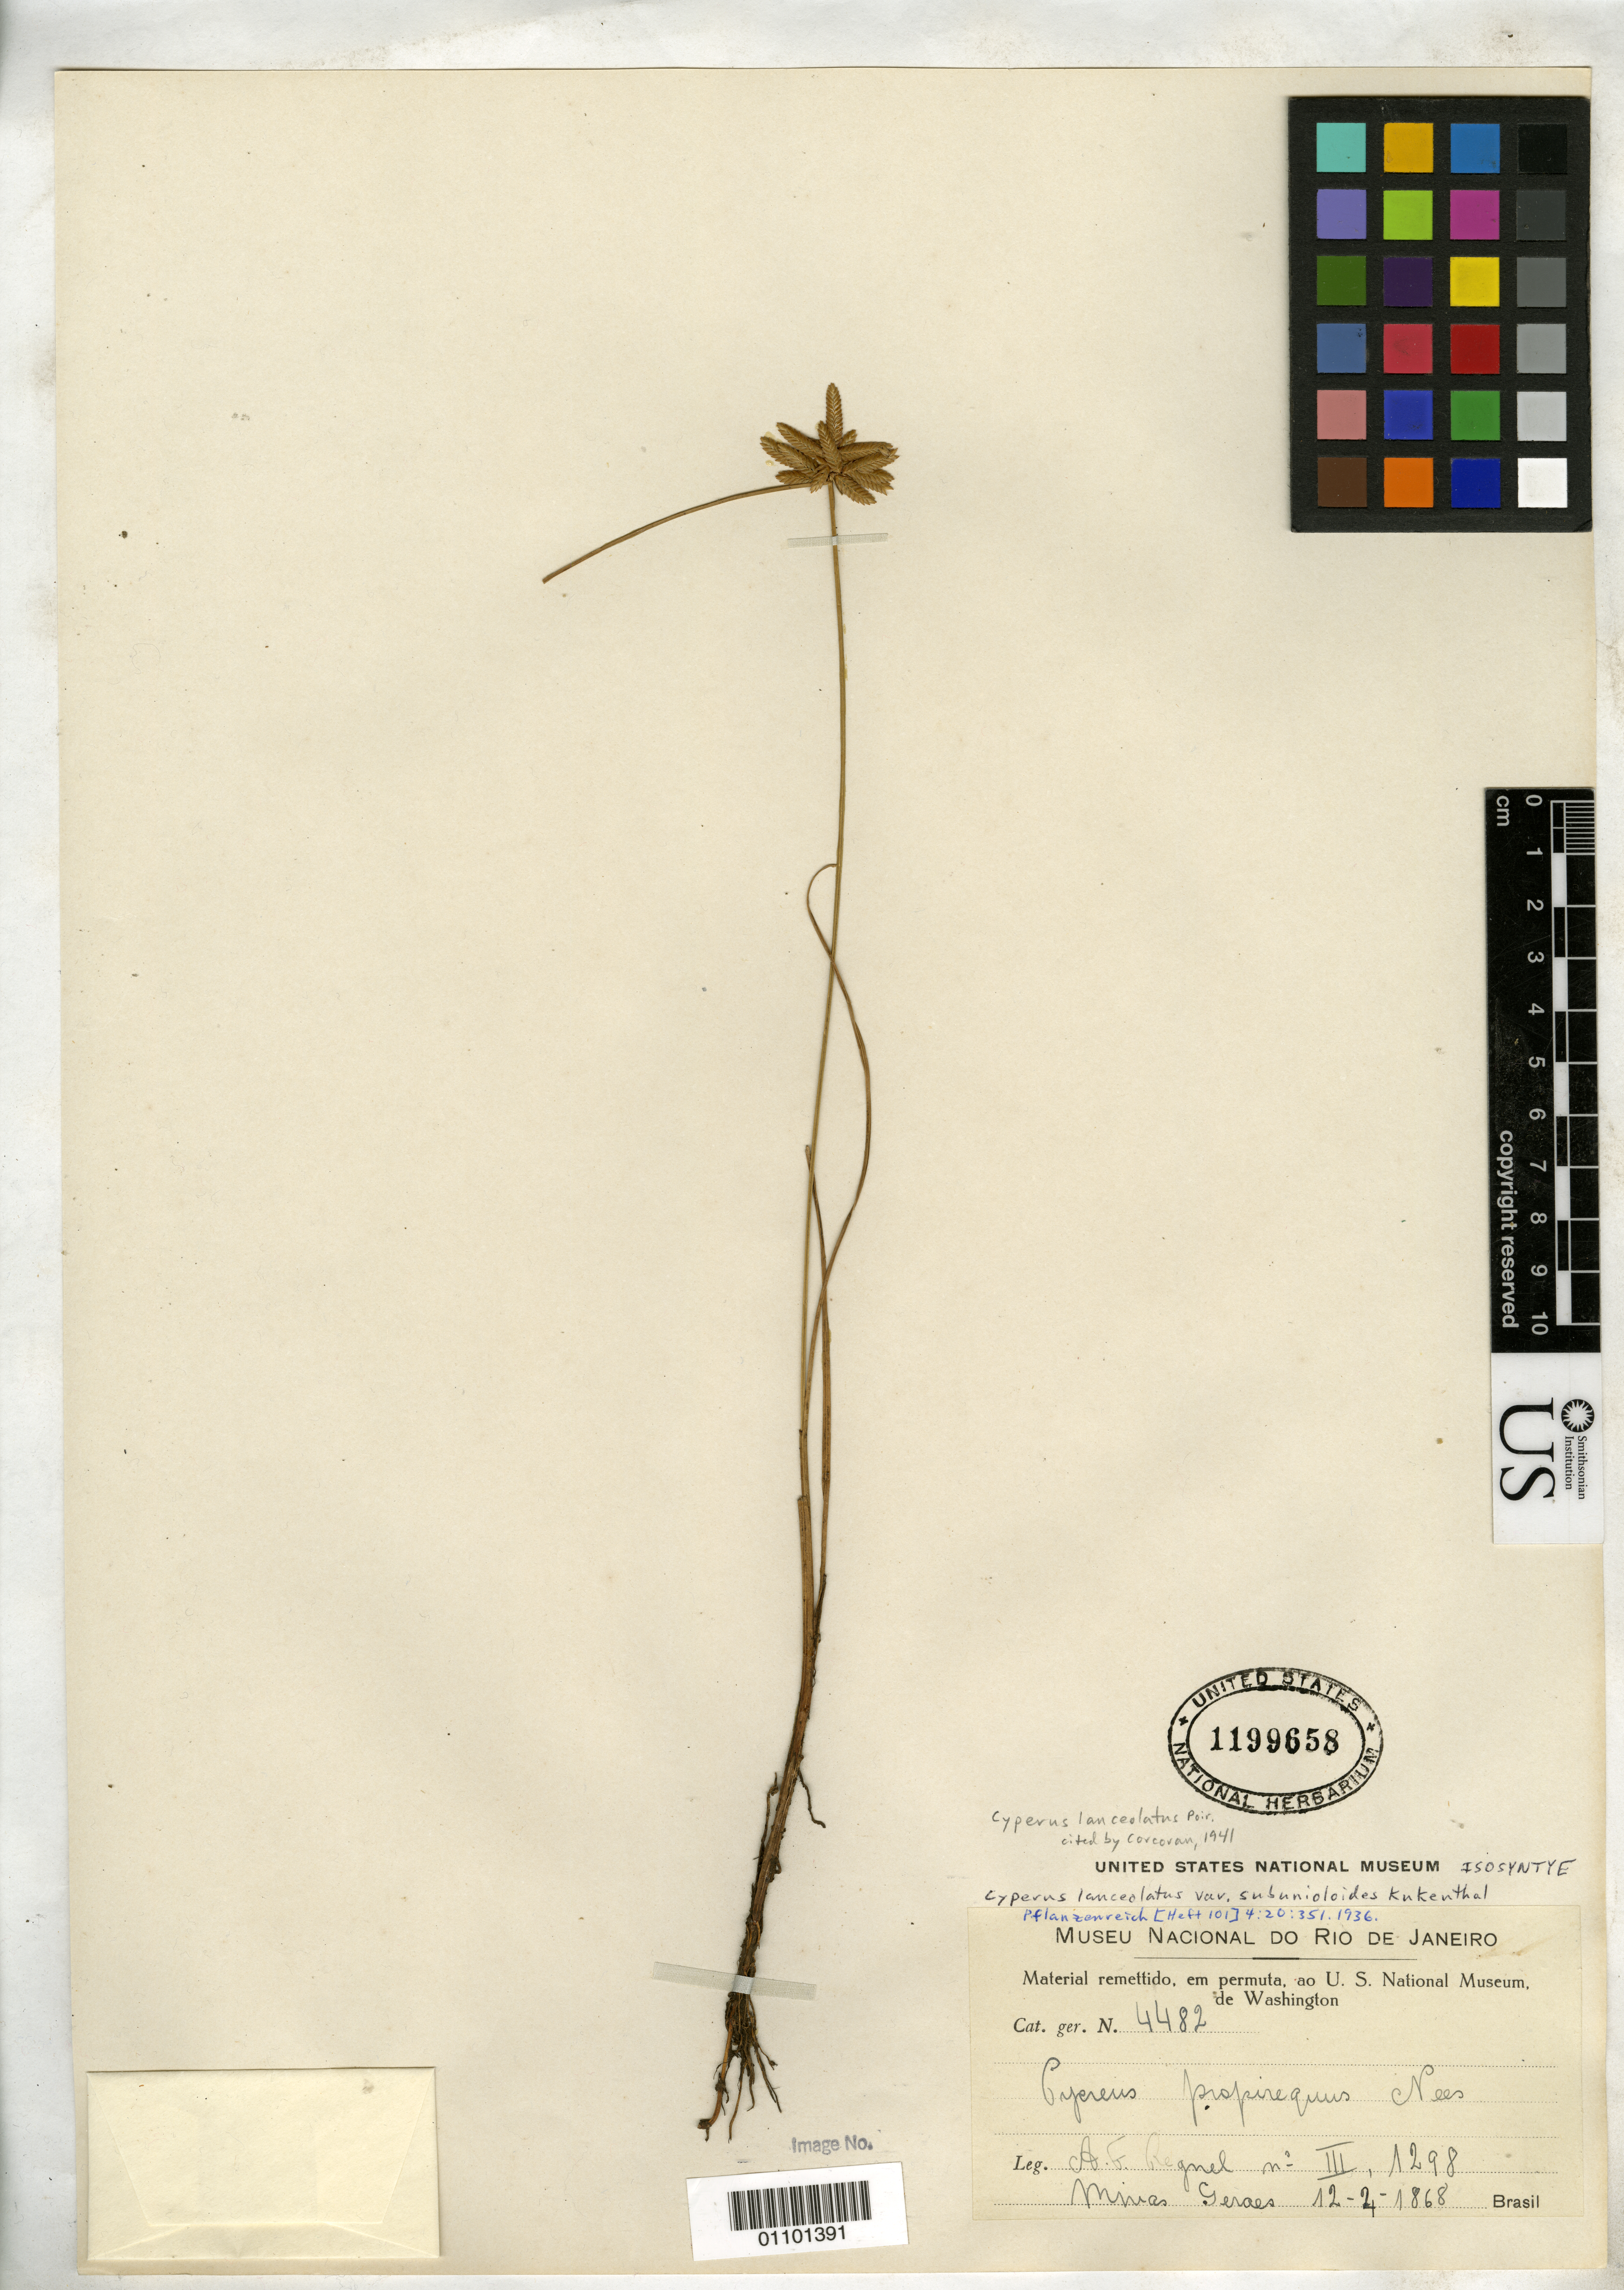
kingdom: Plantae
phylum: Tracheophyta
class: Liliopsida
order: Poales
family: Cyperaceae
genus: Cyperus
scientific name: Cyperus lanceolatus var. subunioloides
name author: Kük.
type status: Isosyntype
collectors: A. F. Regnell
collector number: Herb. Regnell III 1298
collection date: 1868-04-12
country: Brazil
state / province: Minas Gerais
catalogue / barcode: US 1199658